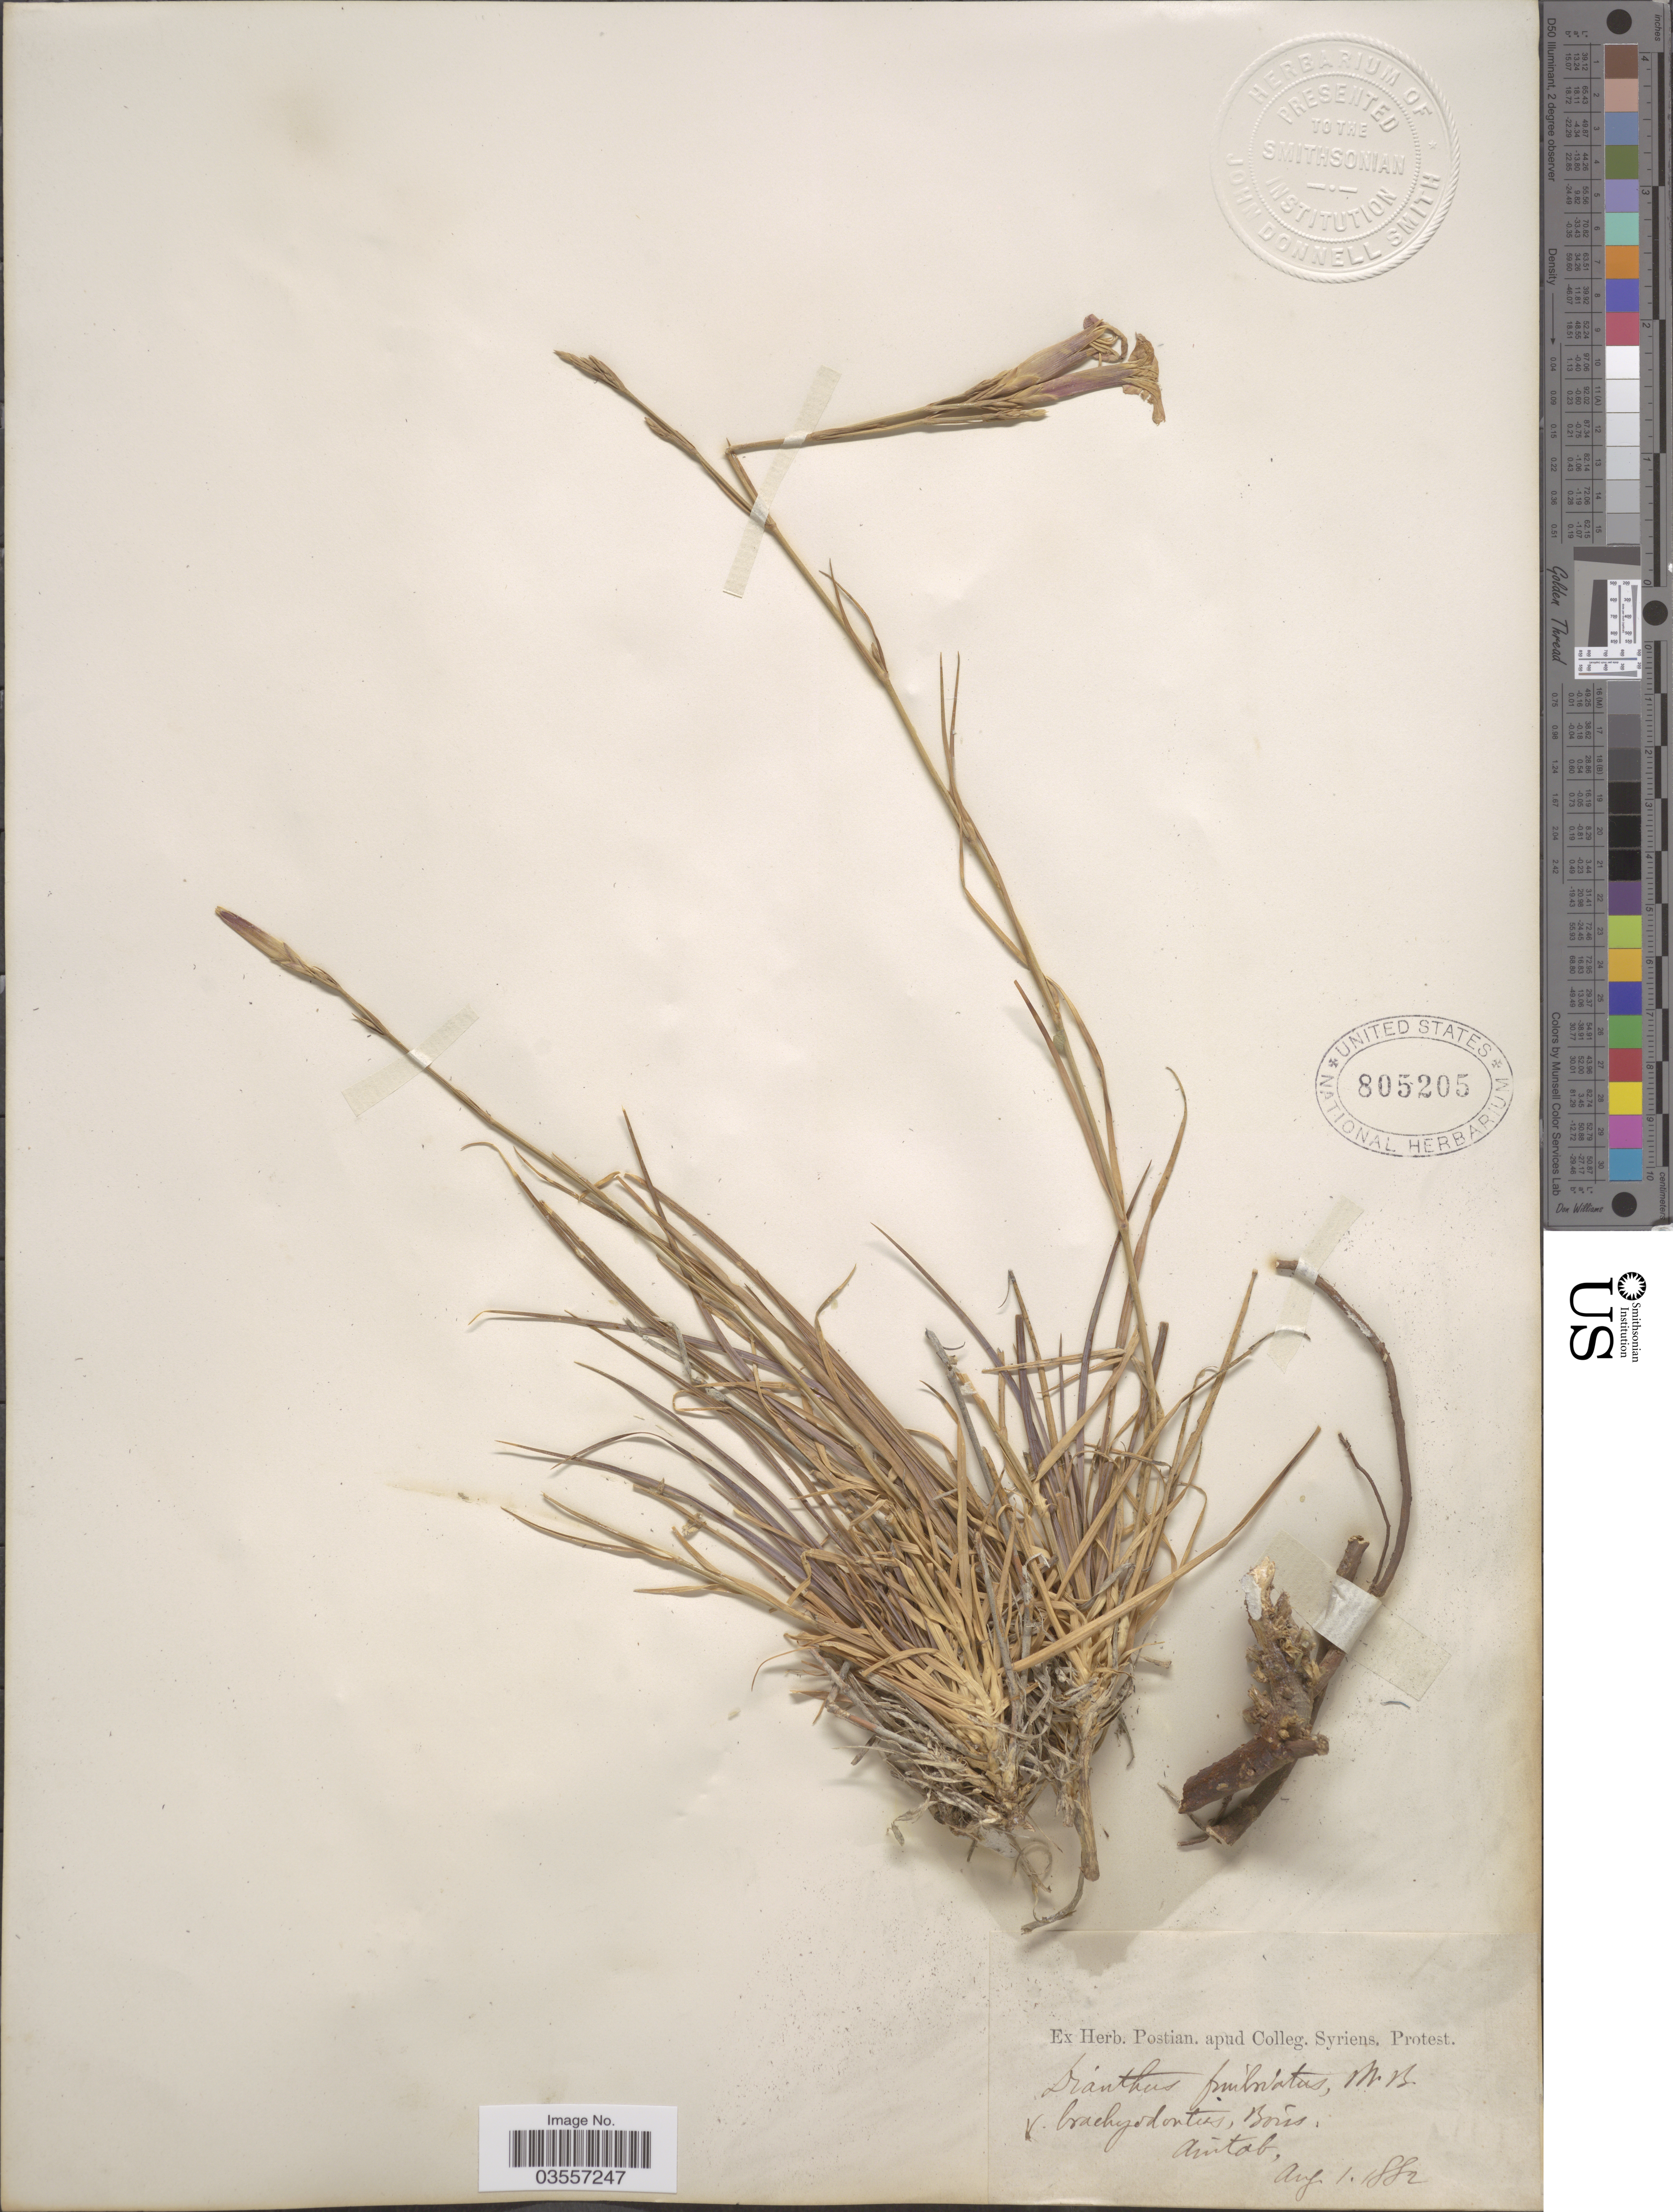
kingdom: Plantae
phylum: Tracheophyta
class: Magnoliopsida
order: Caryophyllales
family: Caryophyllaceae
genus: Dianthus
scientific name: Dianthus orientalis subsp. orientalis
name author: Adams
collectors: ex herb. Postian. apud Colleg. Syriens. Protest. USE "Fannie P. A. Shepard" (10308853) AS PRIMARY COLLECTOR INSTEAD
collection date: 1882-08-01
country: Syria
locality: Aintab.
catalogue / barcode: US 805205